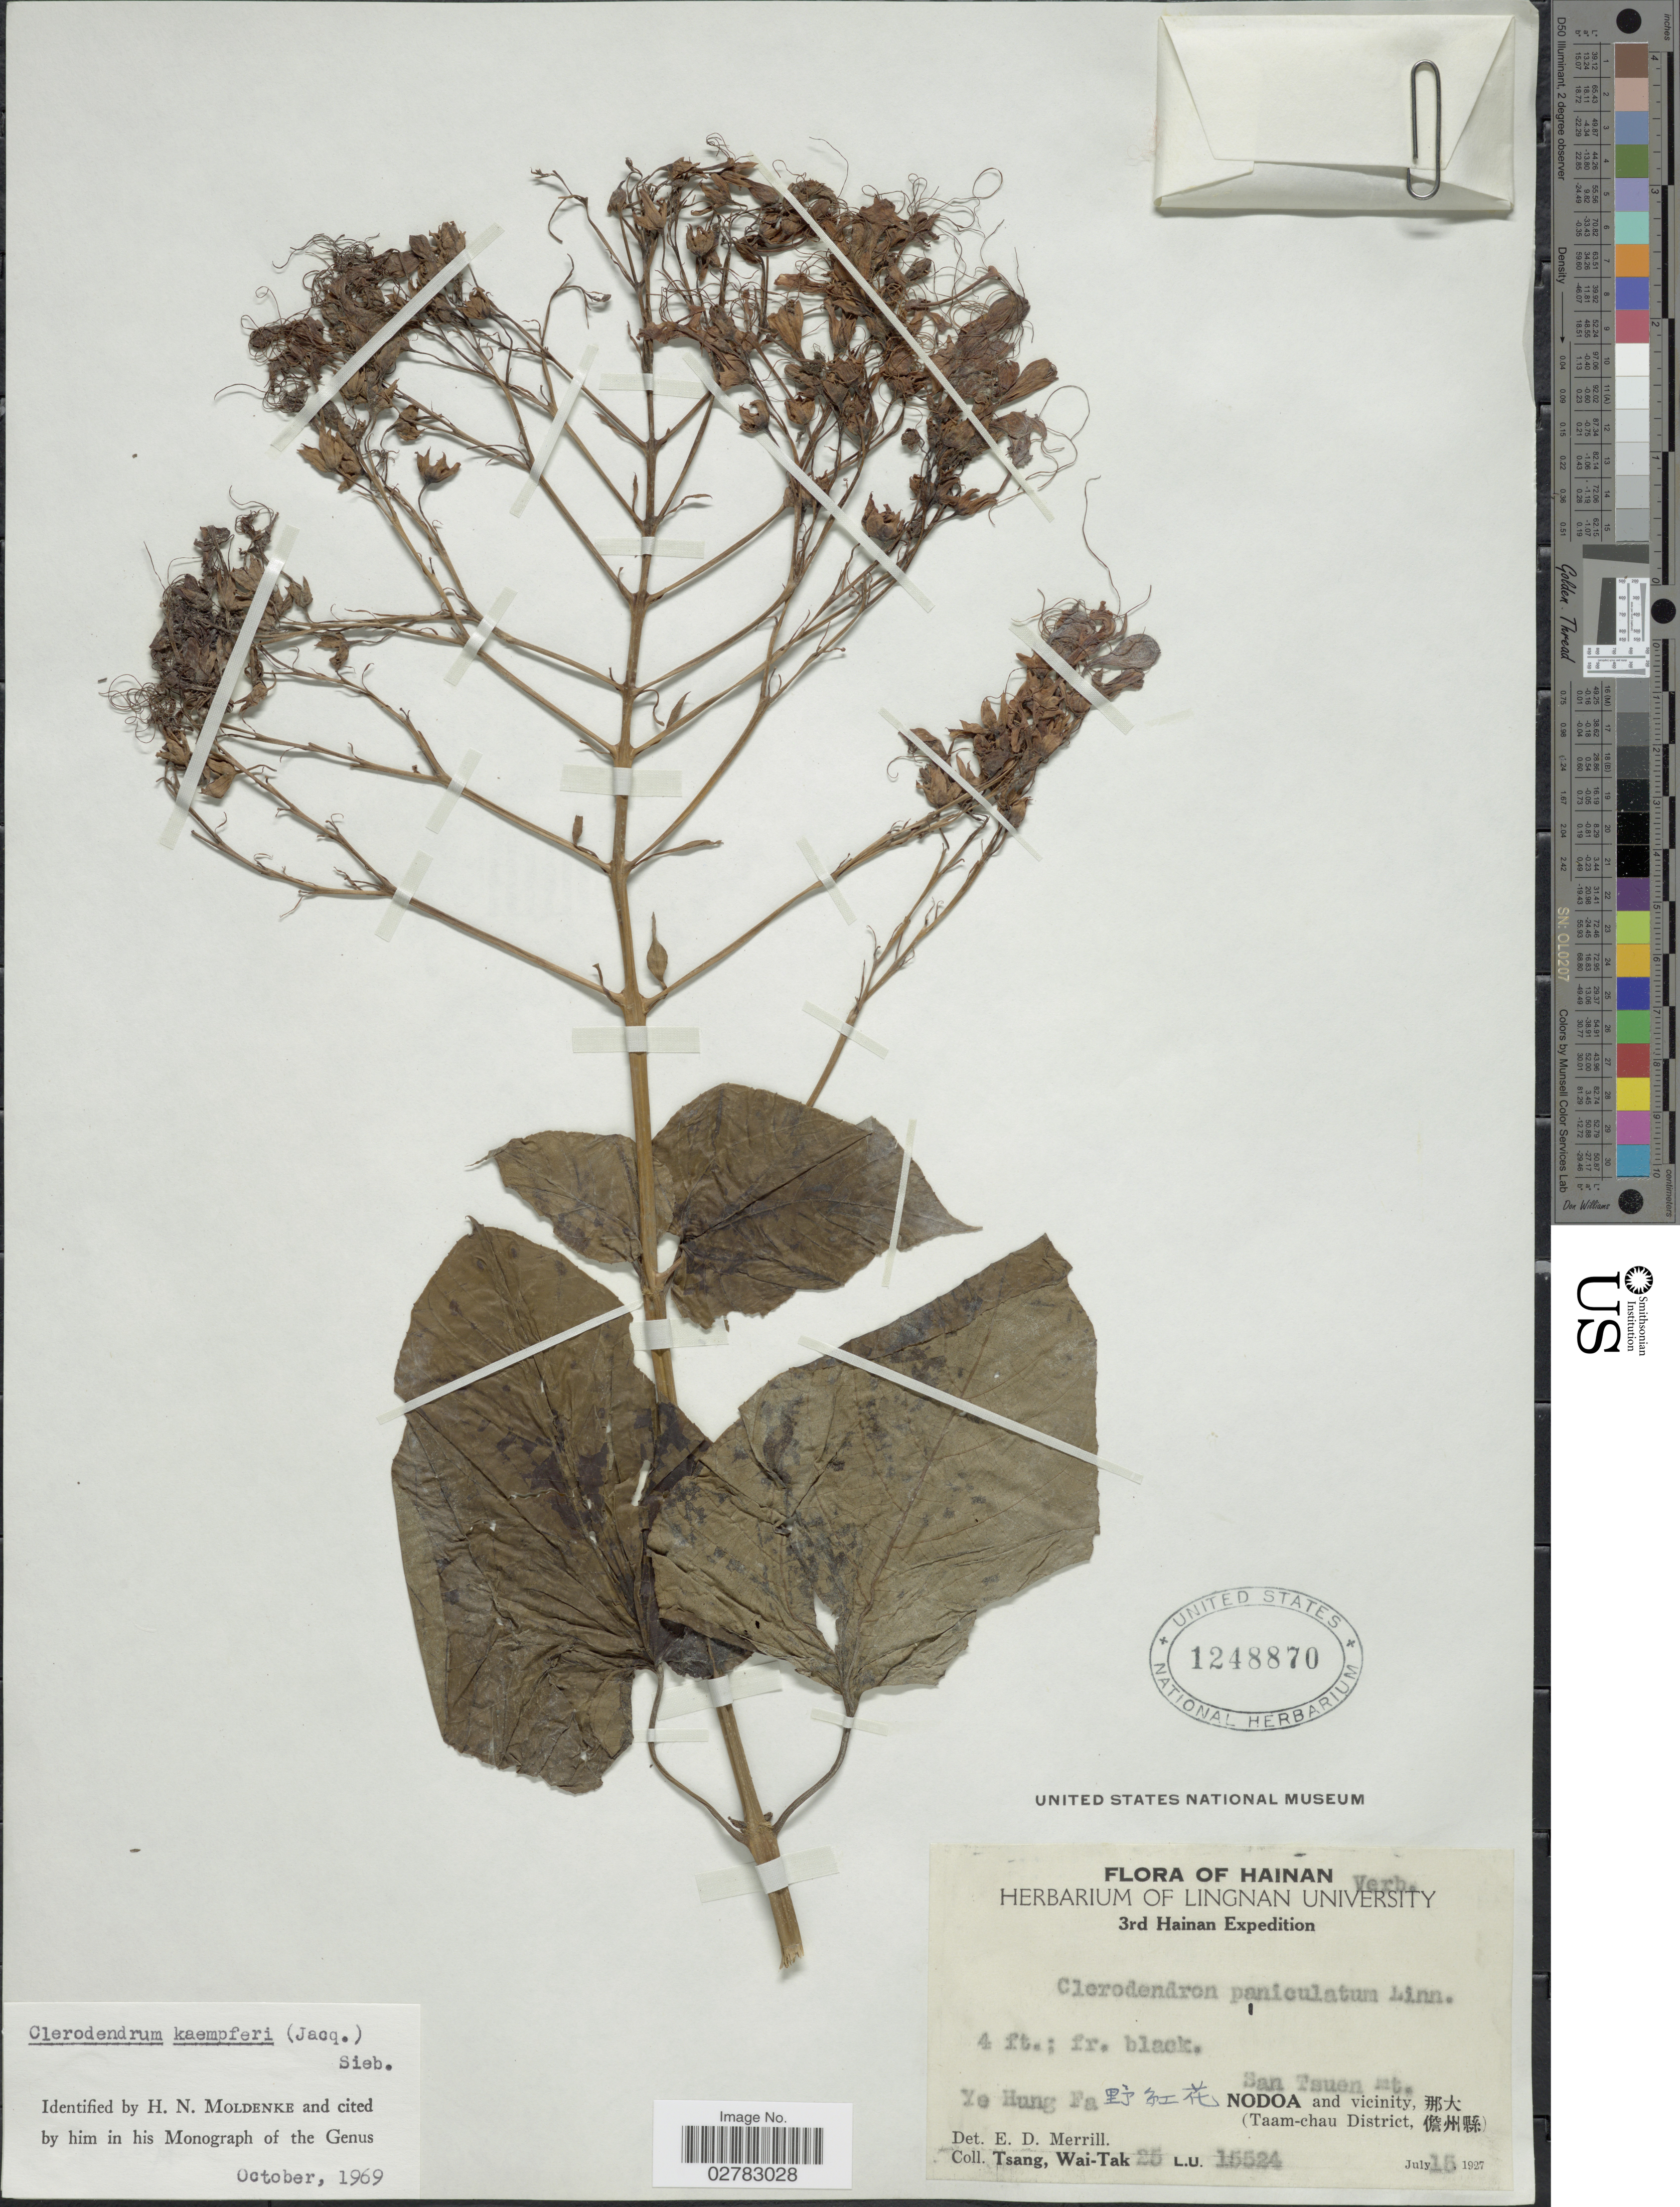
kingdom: Plantae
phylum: Tracheophyta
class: Magnoliopsida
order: Lamiales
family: Lamiaceae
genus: Clerodendrum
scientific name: Clerodendrum kaempferi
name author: (Jacq.) Siebold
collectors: W. T. Tsang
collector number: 25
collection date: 1927-07-15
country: China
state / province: Hainan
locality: San Tsuen mt. Ye Hung Fa X. Nodoa and vicinity, X. (Taam-chau District, X).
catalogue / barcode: US 1248870